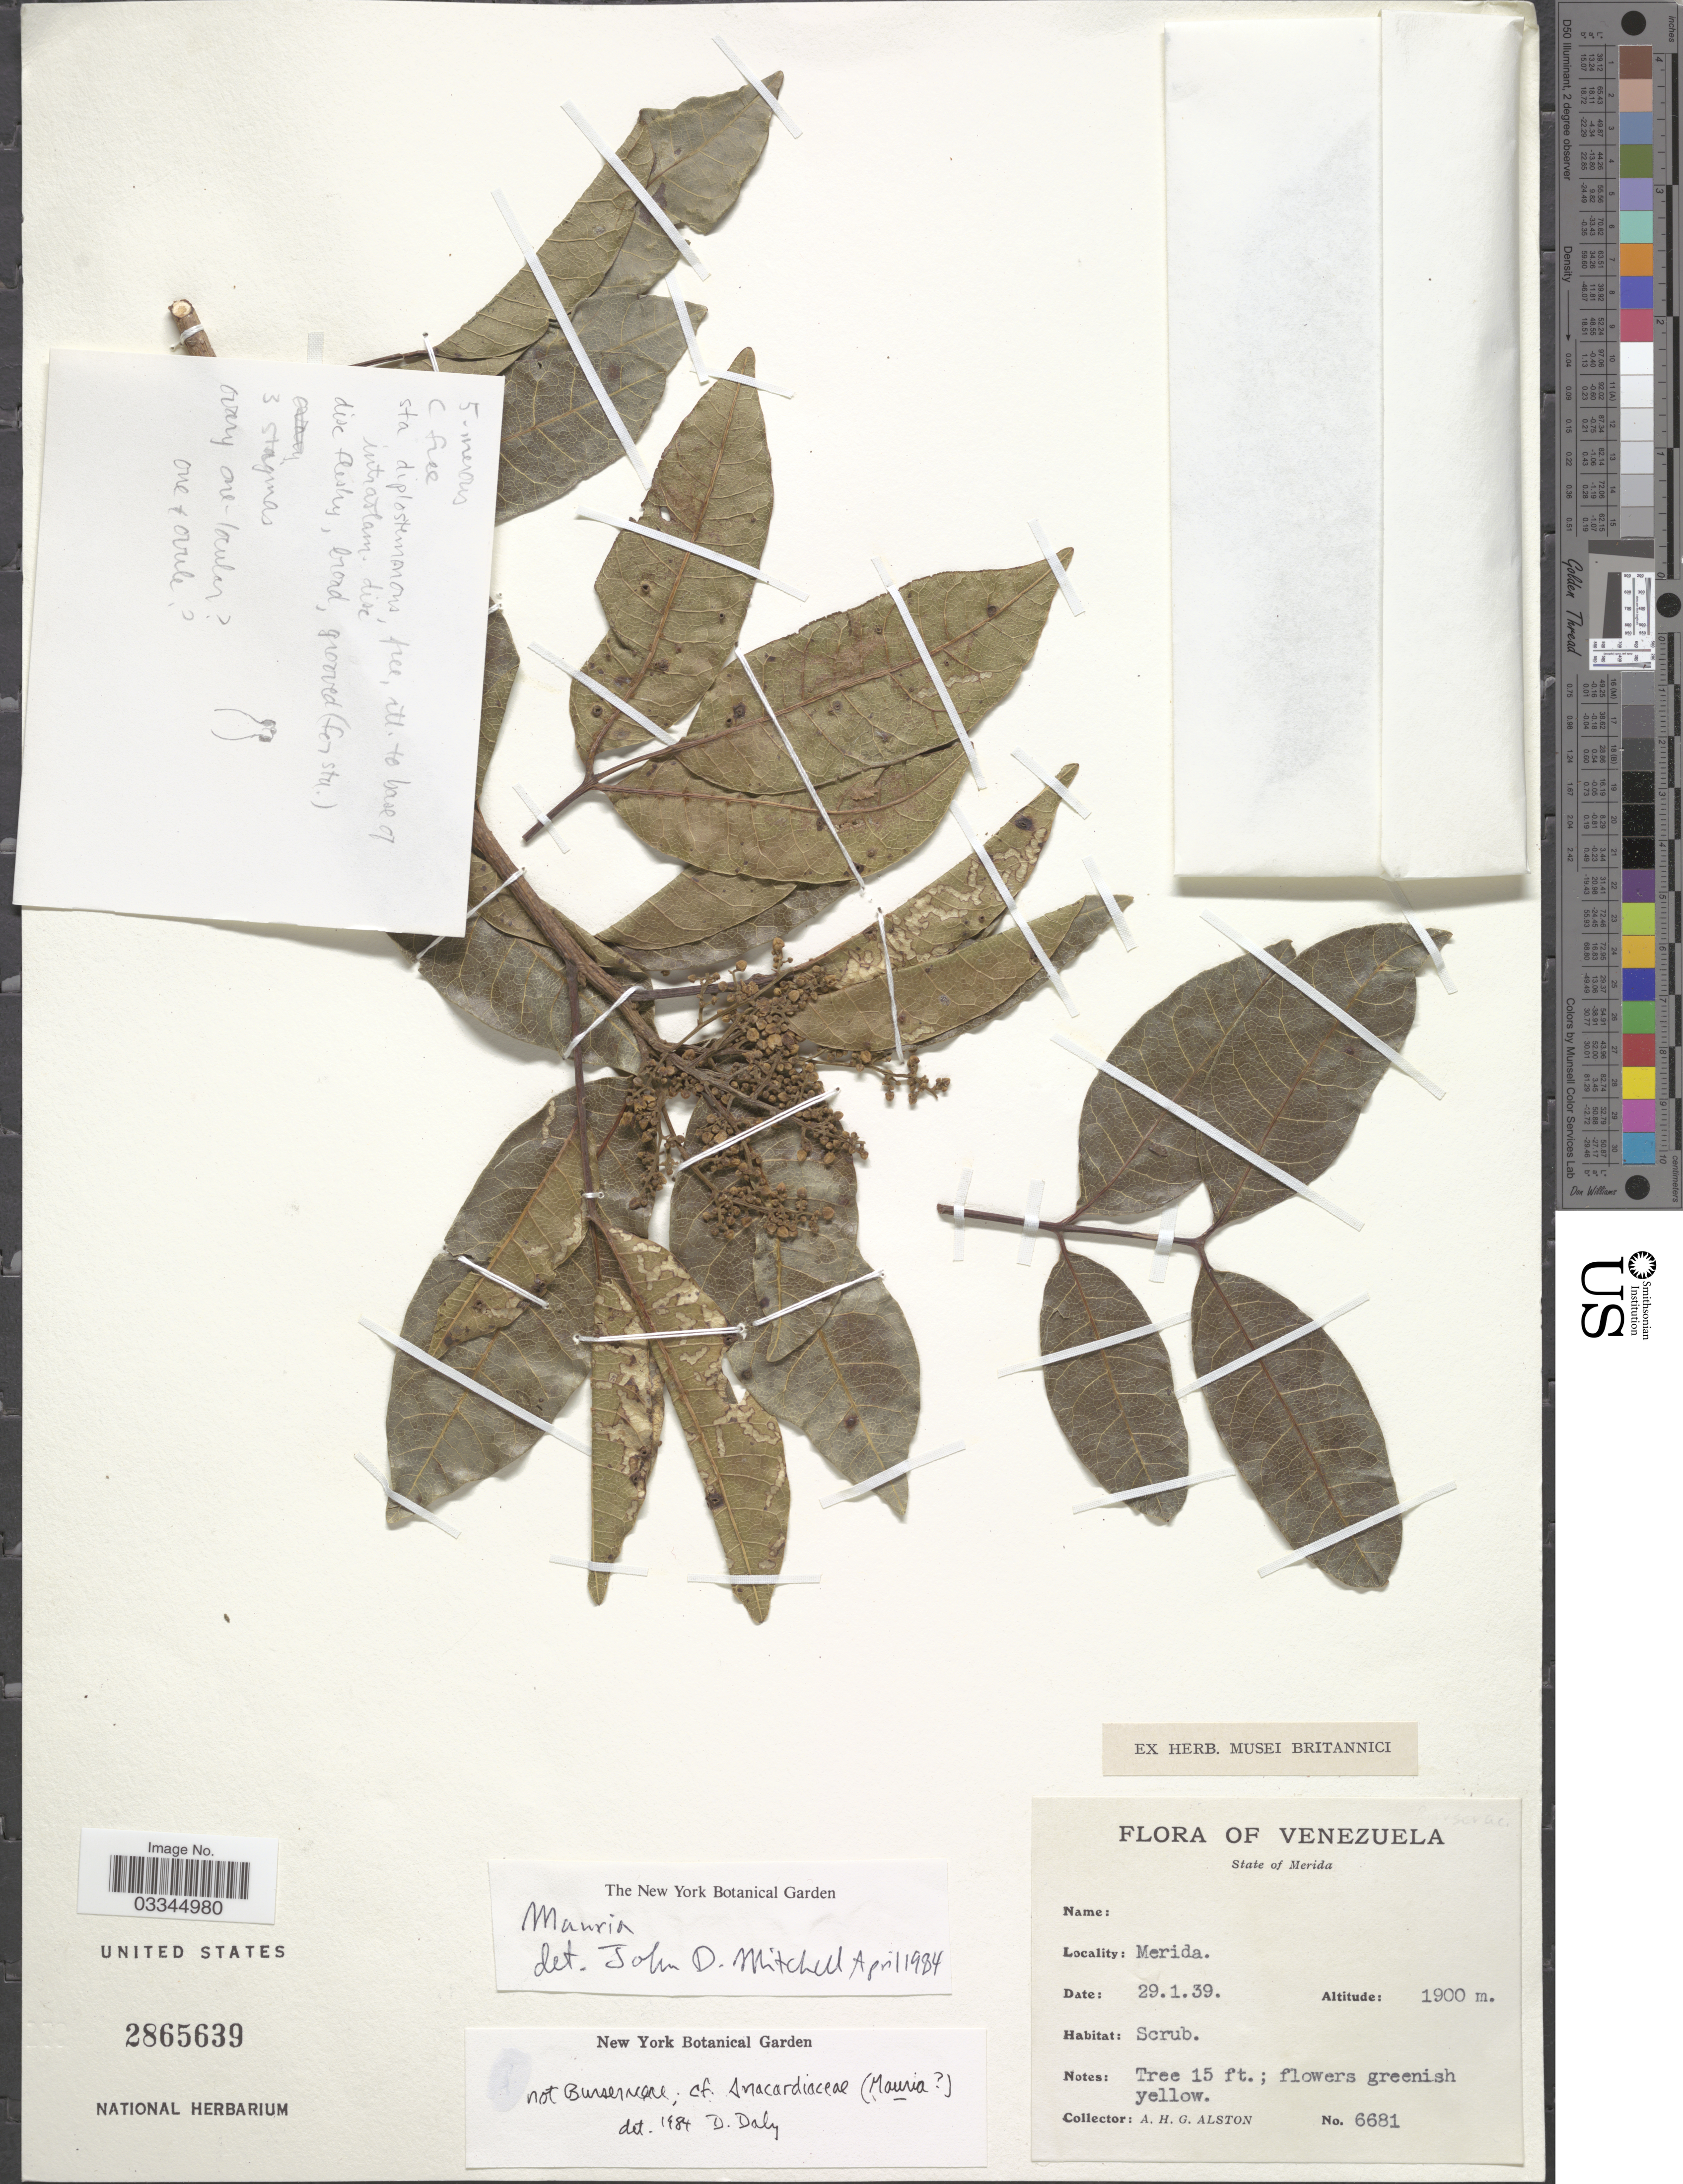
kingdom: Plantae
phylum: Tracheophyta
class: Magnoliopsida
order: Sapindales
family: Anacardiaceae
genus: Mauria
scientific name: Mauria sp.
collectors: A. H. Alston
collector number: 6681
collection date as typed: Transcribed d/m/y: 29/1/39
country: Venezuela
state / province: Mérida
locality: Merida.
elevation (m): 1900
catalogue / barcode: US 2865639